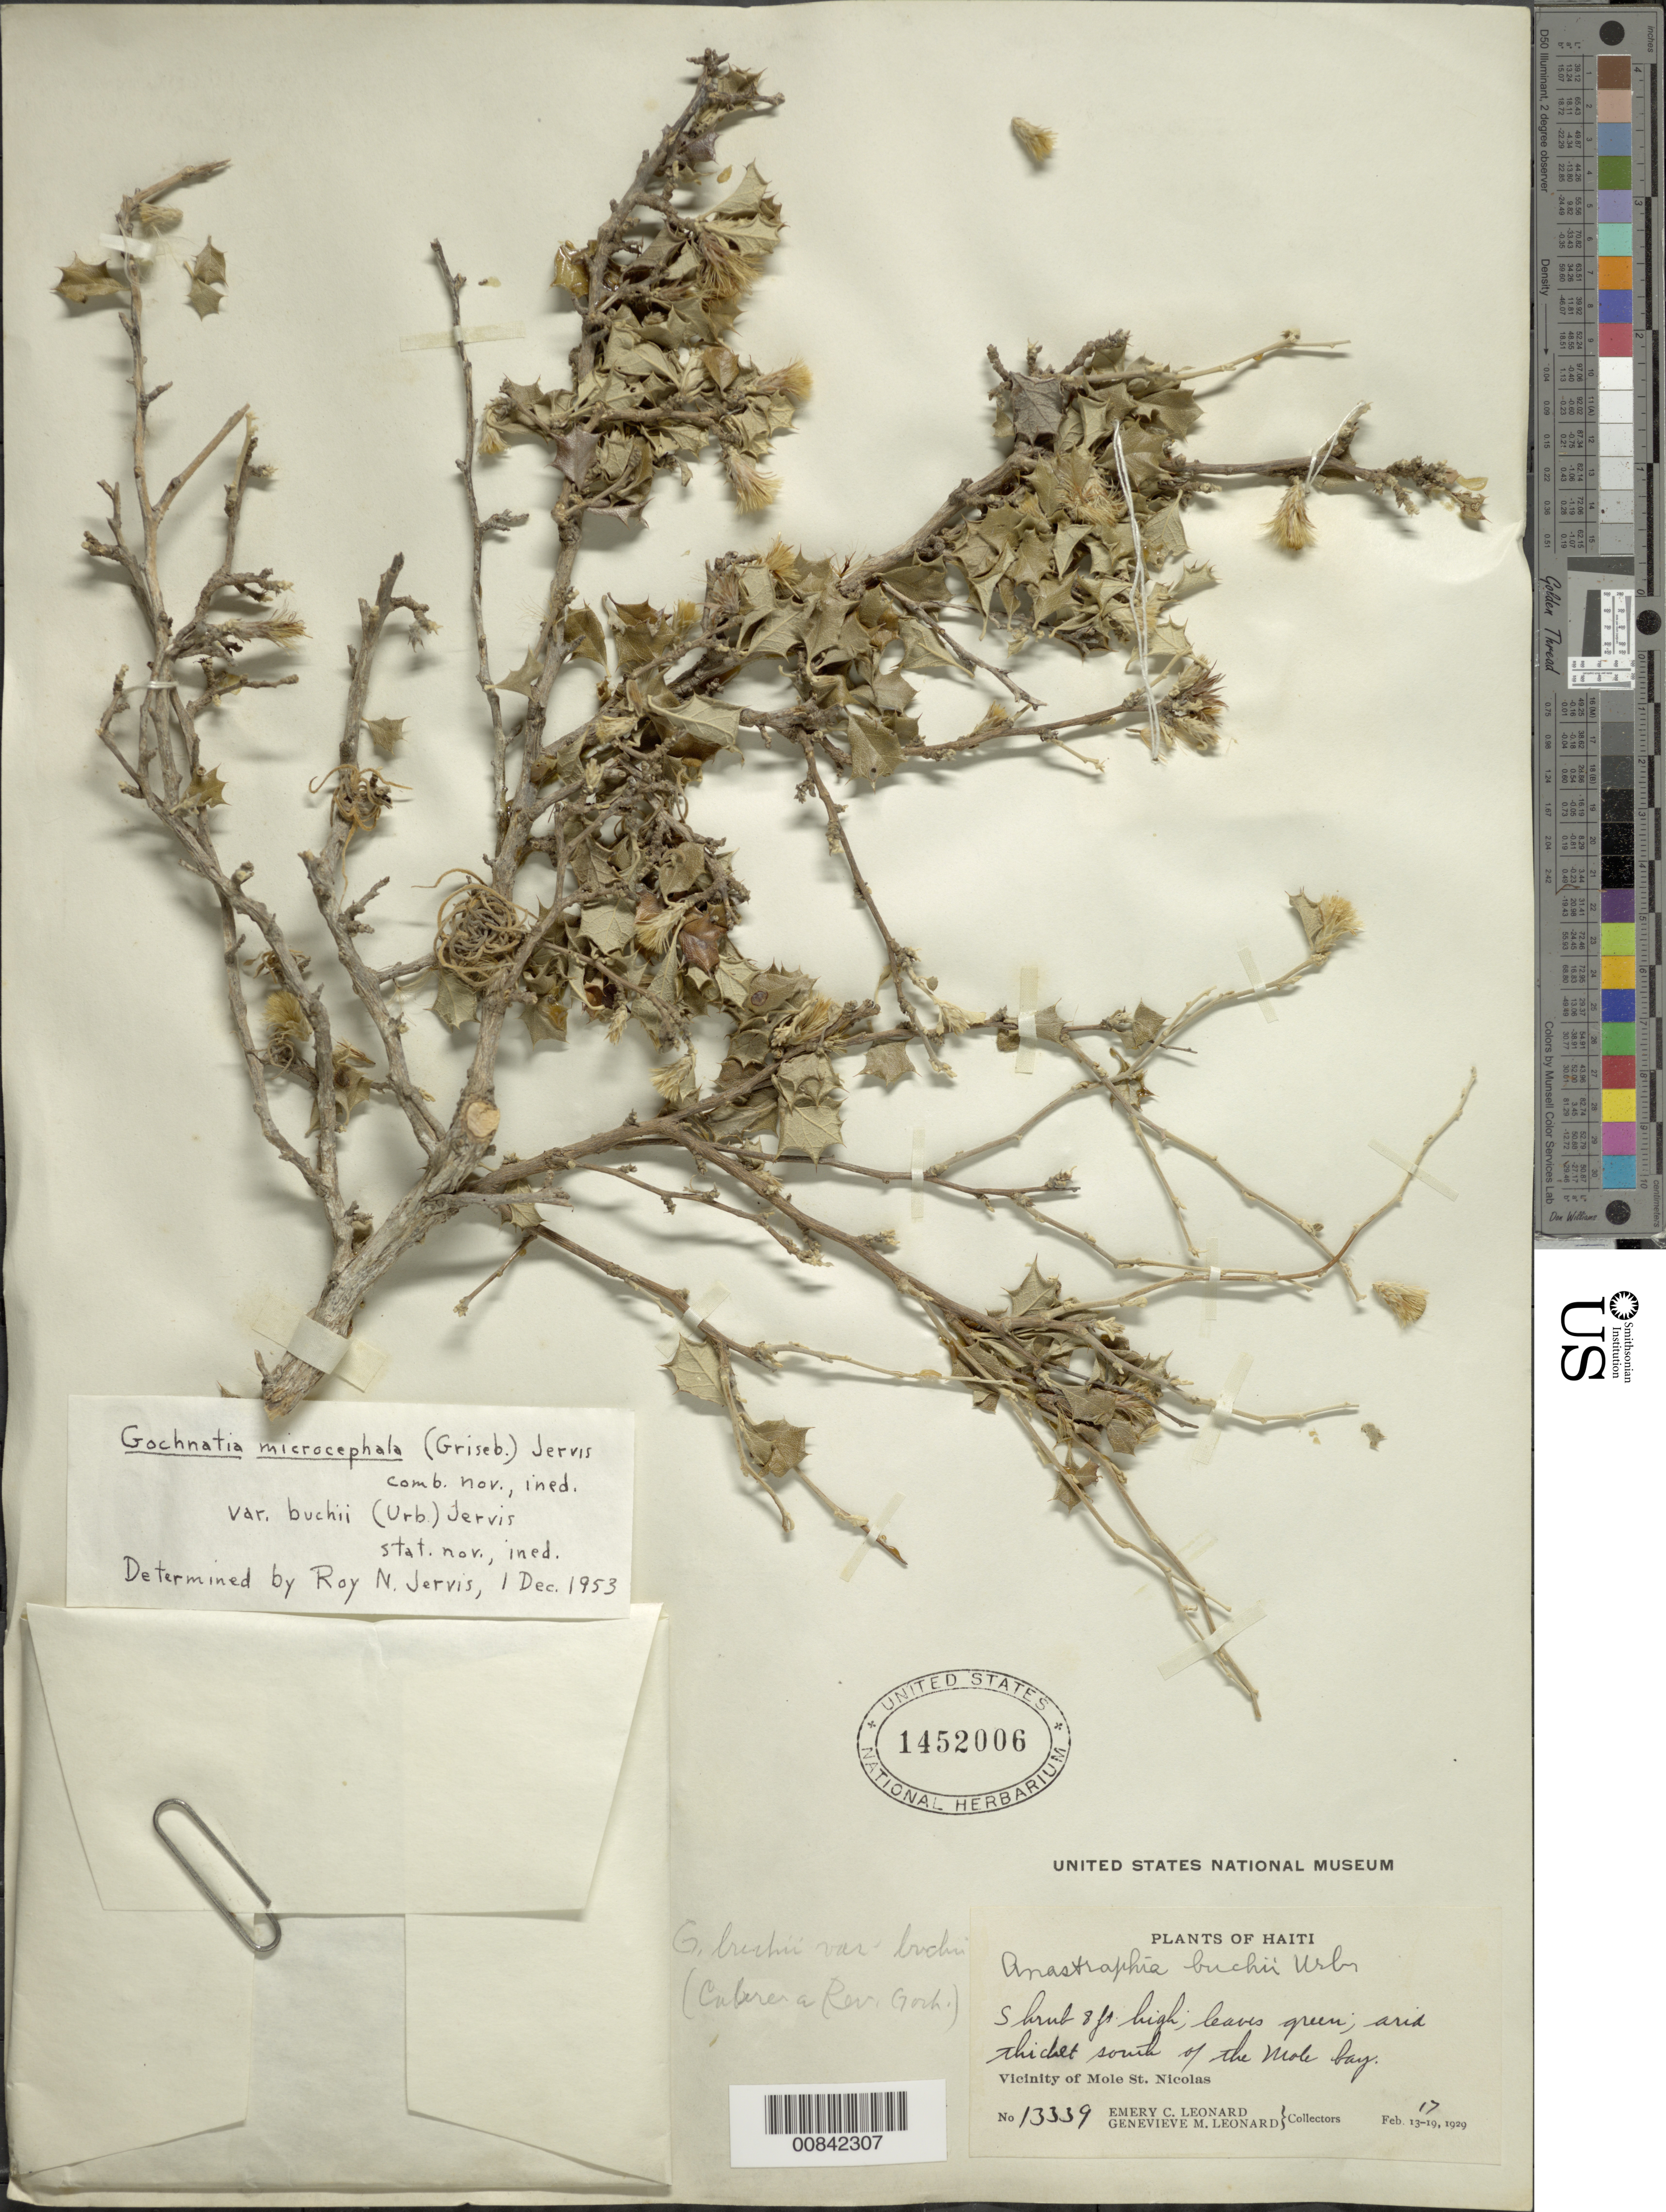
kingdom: Plantae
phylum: Tracheophyta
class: Magnoliopsida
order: Asterales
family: Asteraceae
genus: Anastraphia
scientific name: Anastraphia buchii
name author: Urb.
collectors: E. C. Leonard & G. M. Leonard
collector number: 13339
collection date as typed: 17 Feb 1929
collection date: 1929-02-17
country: Haiti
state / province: Nord-Ouest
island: Hispaniola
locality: Vicinity of Mole St. Nicolas, S of the Mole Bay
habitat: Arid thicket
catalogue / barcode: US 1452006